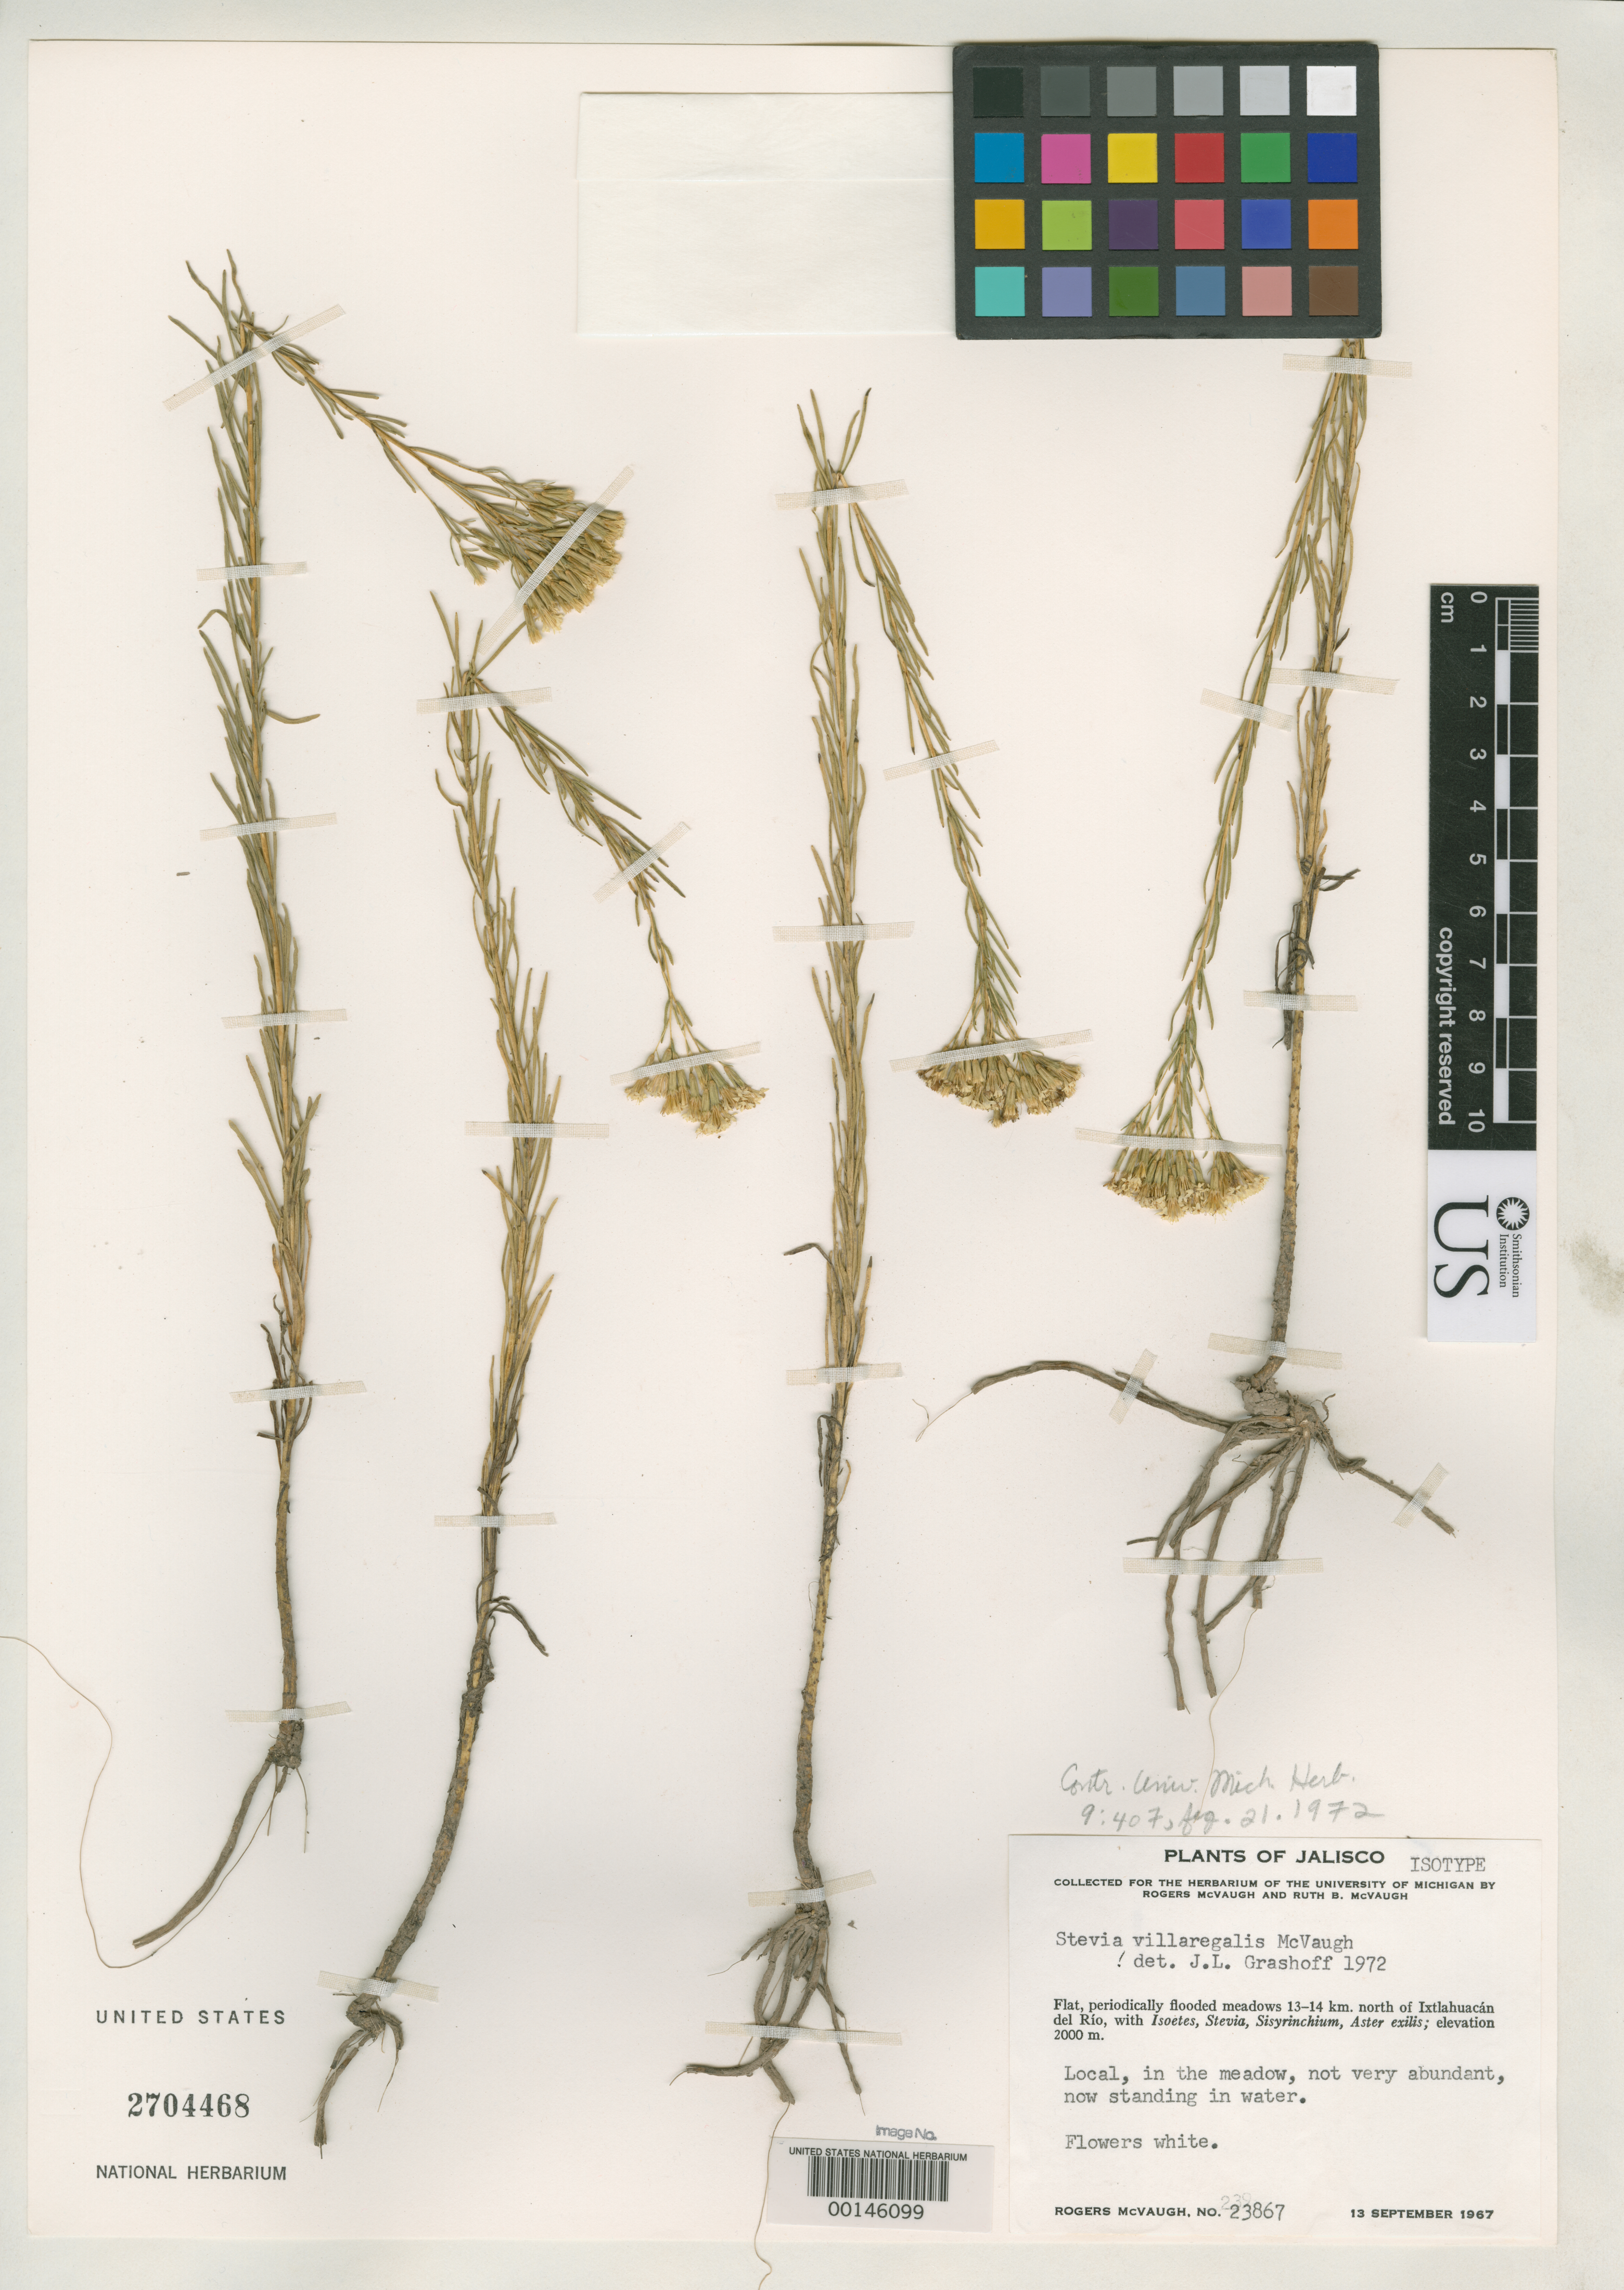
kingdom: Plantae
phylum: Tracheophyta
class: Magnoliopsida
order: Asterales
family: Asteraceae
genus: Stevia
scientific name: Stevia villaregalis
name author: McVaugh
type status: Isotype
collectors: R. McVaugh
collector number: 23867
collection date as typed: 13 Sep 1967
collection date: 1967-09-13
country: Mexico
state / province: Jalisco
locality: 13-14 km. N of Ixtlahuacan del Rio.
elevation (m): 2000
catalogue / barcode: US 2704468